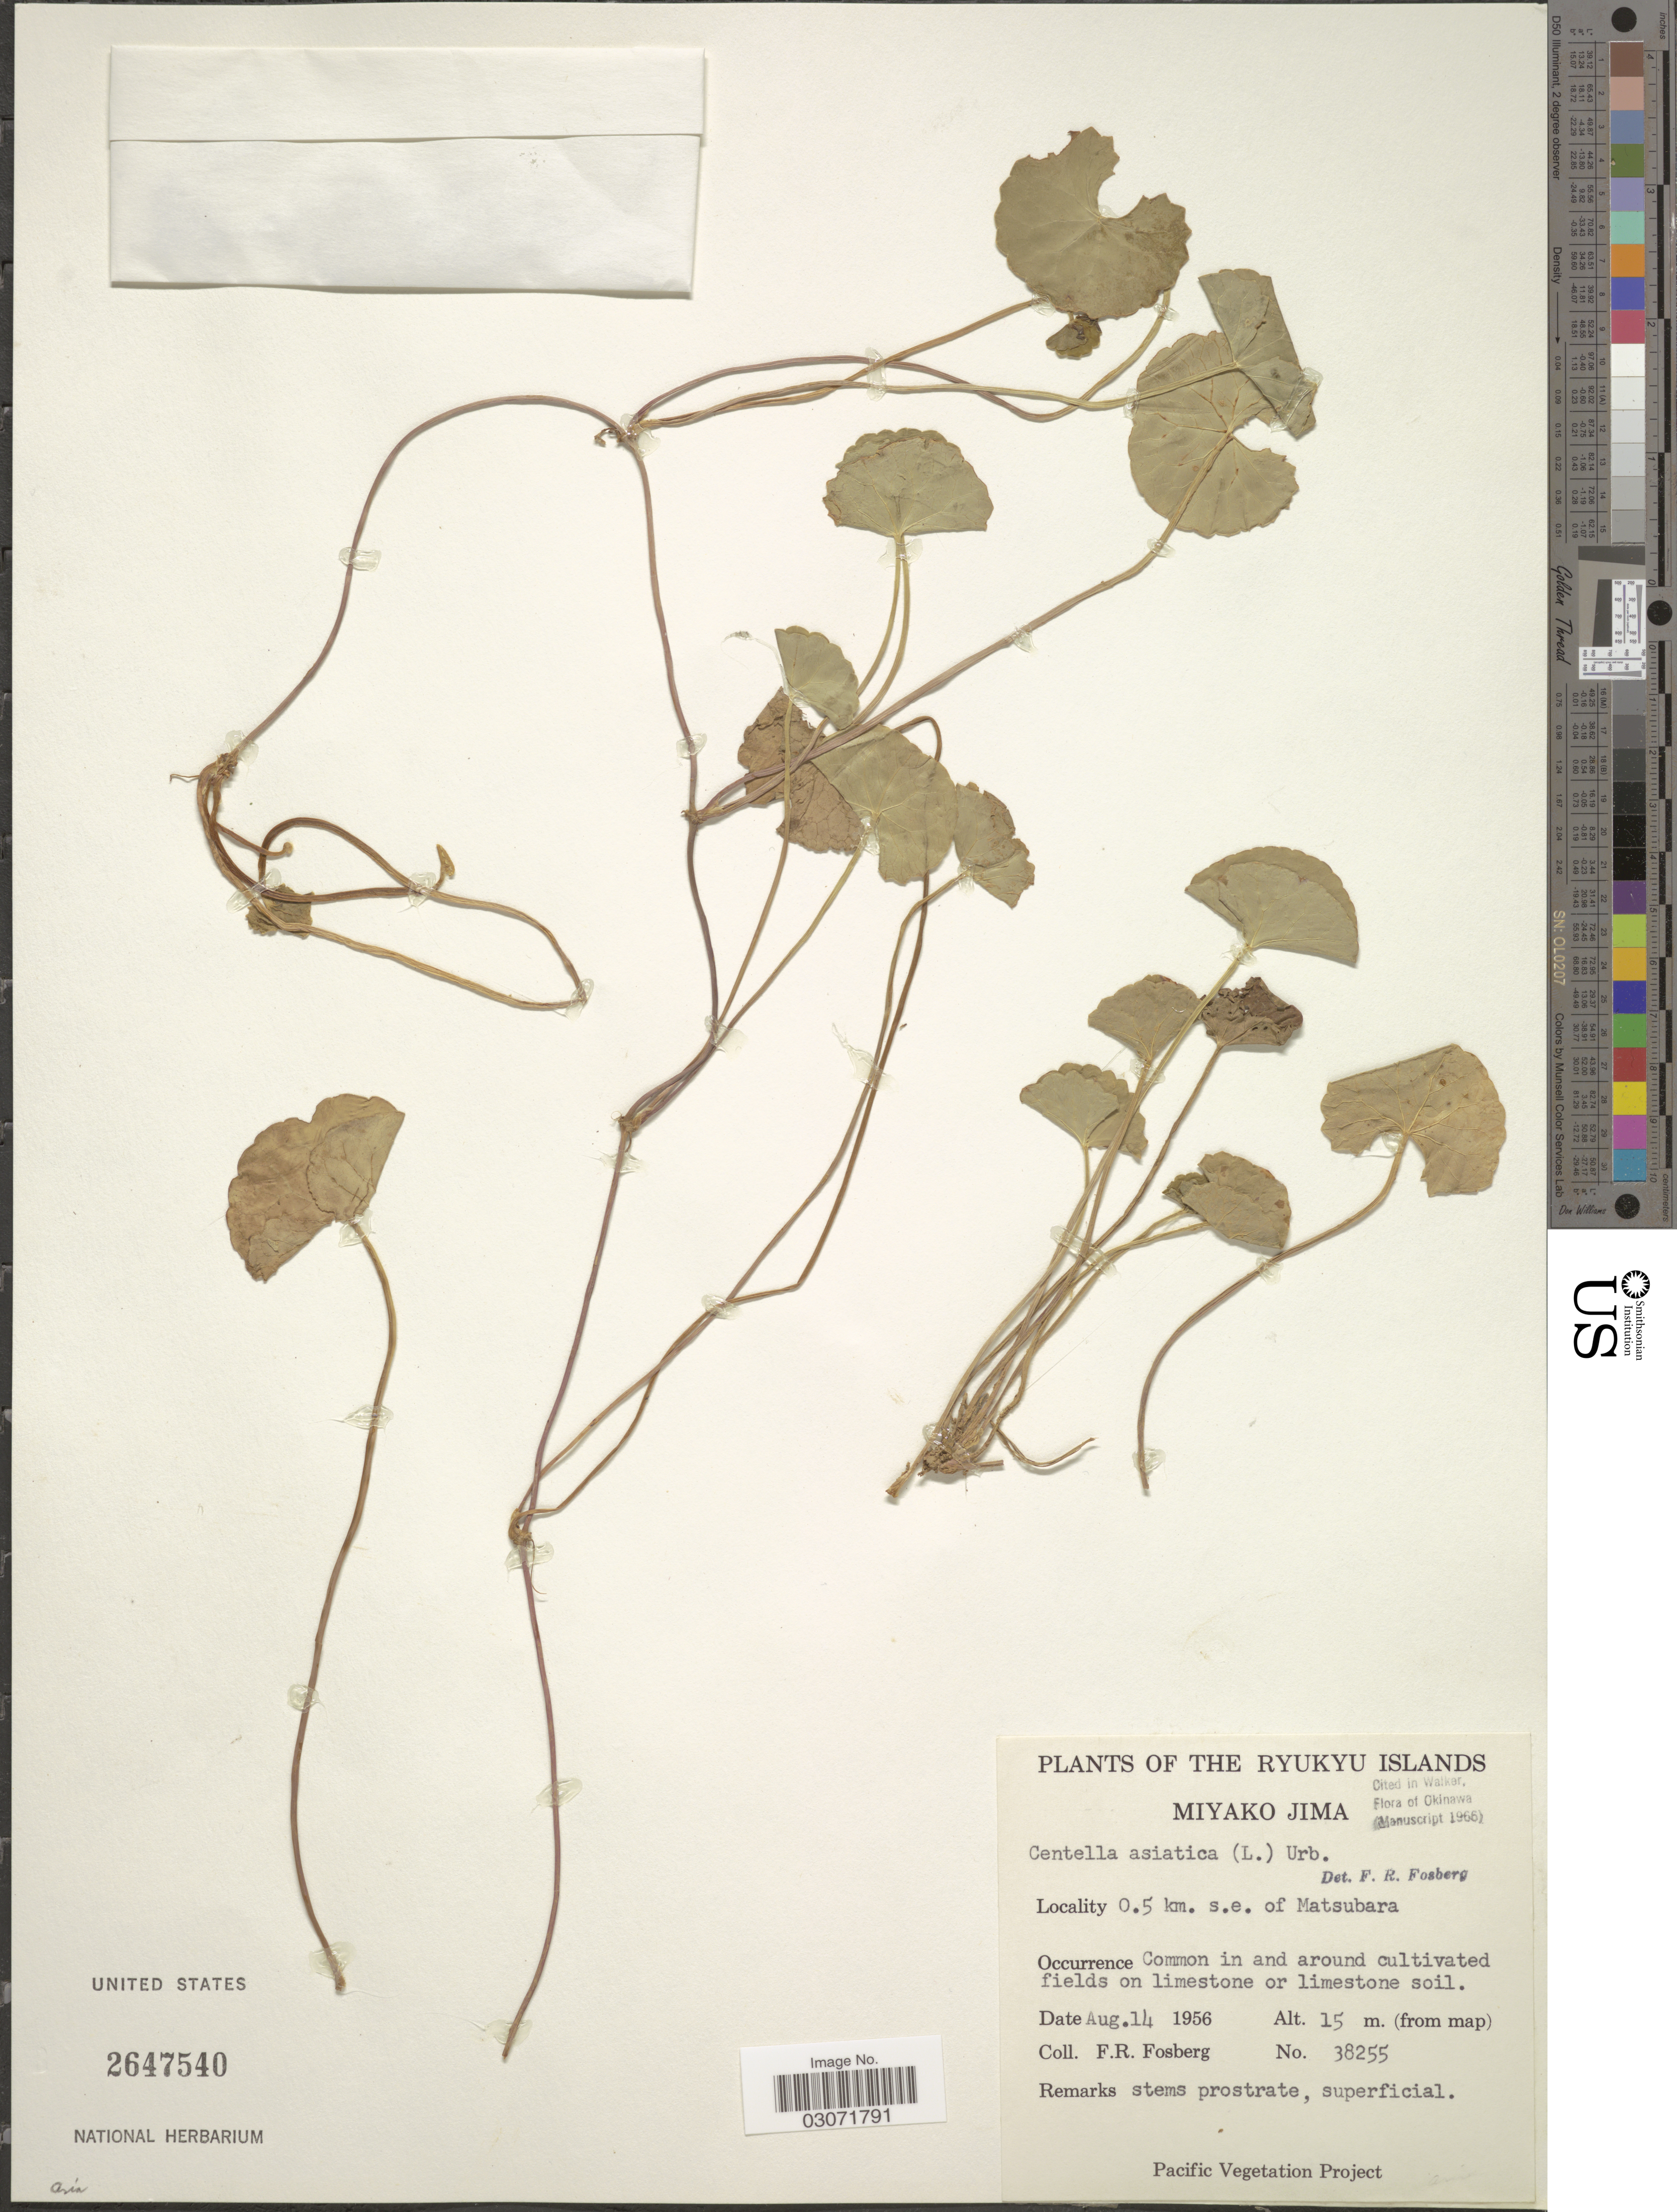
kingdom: Plantae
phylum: Tracheophyta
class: Magnoliopsida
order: Apiales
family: Apiaceae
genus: Centella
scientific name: Centella asiatica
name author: (L.) Urb.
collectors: F. R. Fosberg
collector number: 38255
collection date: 1956-08-14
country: Japan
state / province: Okinawa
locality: Ryukyu Islands, Miyako Jima. 0.5 km. s.e. of Matsubara.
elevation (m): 15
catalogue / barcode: US 2647540